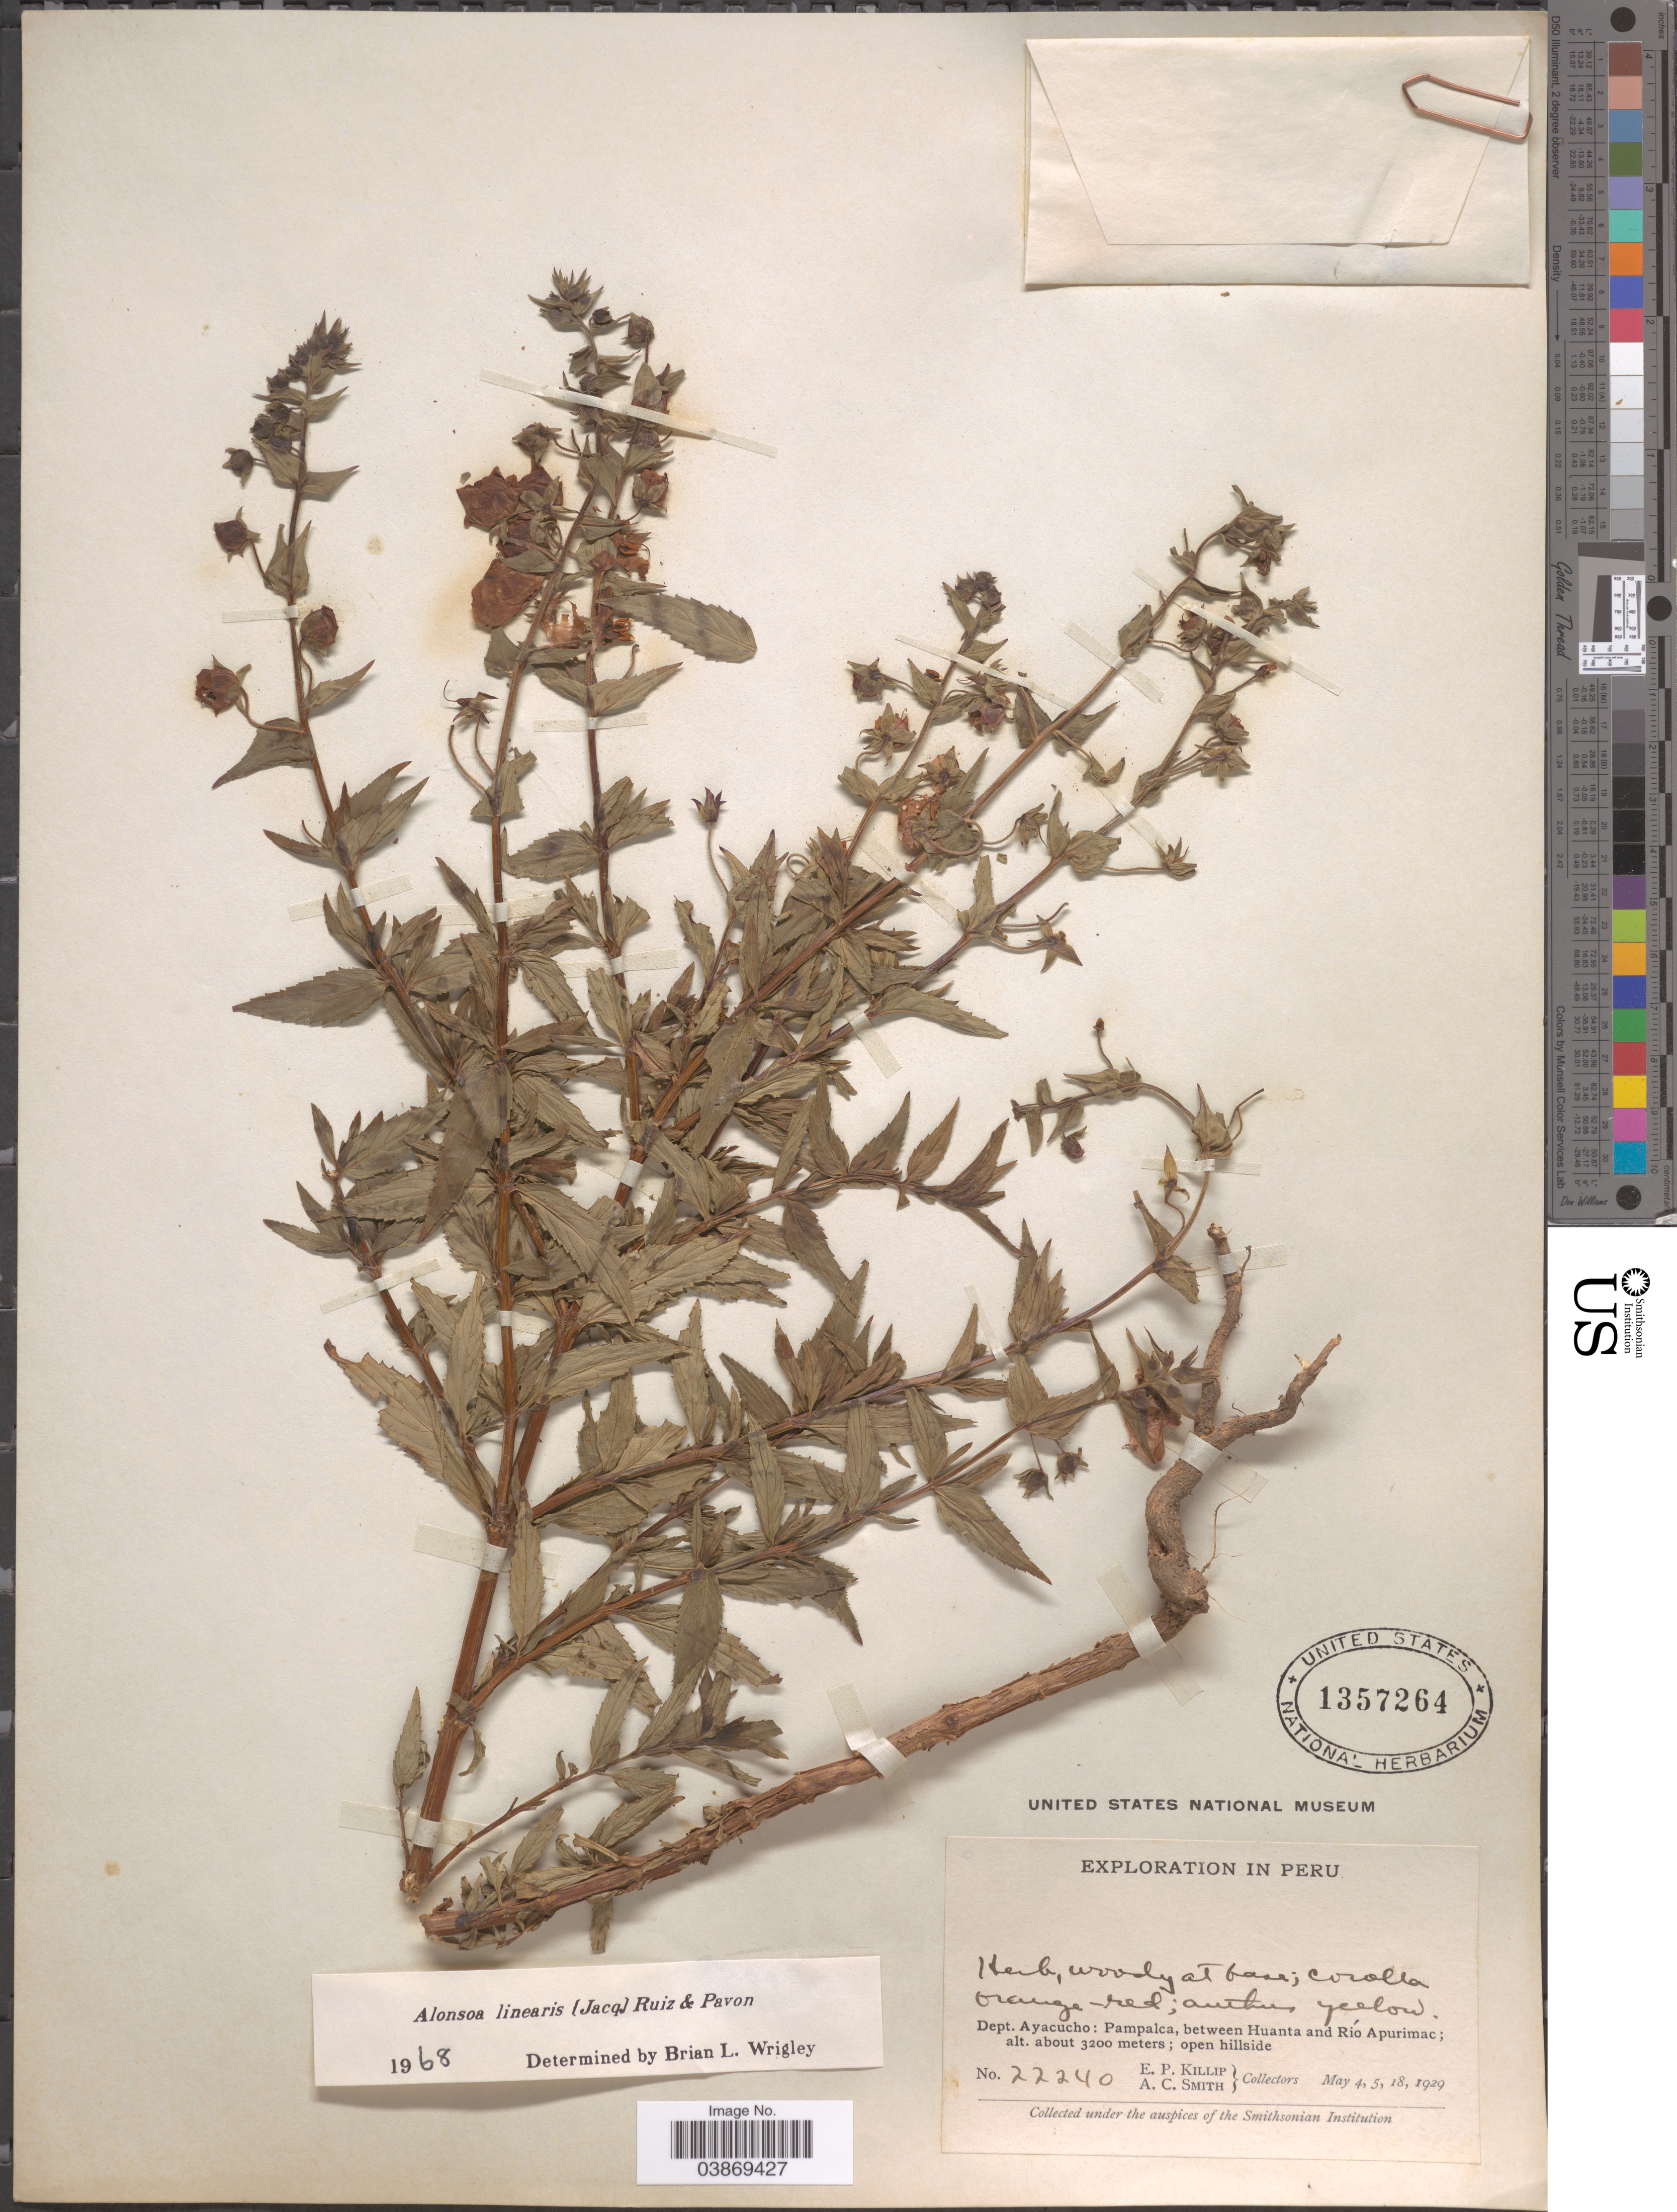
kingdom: Plantae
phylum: Tracheophyta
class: Magnoliopsida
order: Lamiales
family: Scrophulariaceae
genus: Alonsoa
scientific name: Alonsoa linearis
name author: (Jacq.) Ruiz & Pav.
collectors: E. P. Killip & A. C. Smith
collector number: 22240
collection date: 1929-05-04/1929-05-18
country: Peru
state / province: Ayacucho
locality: Deept. Ayacucho: Pampalca, between Huanta and Río Apurimac.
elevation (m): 3200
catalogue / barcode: US 1357264